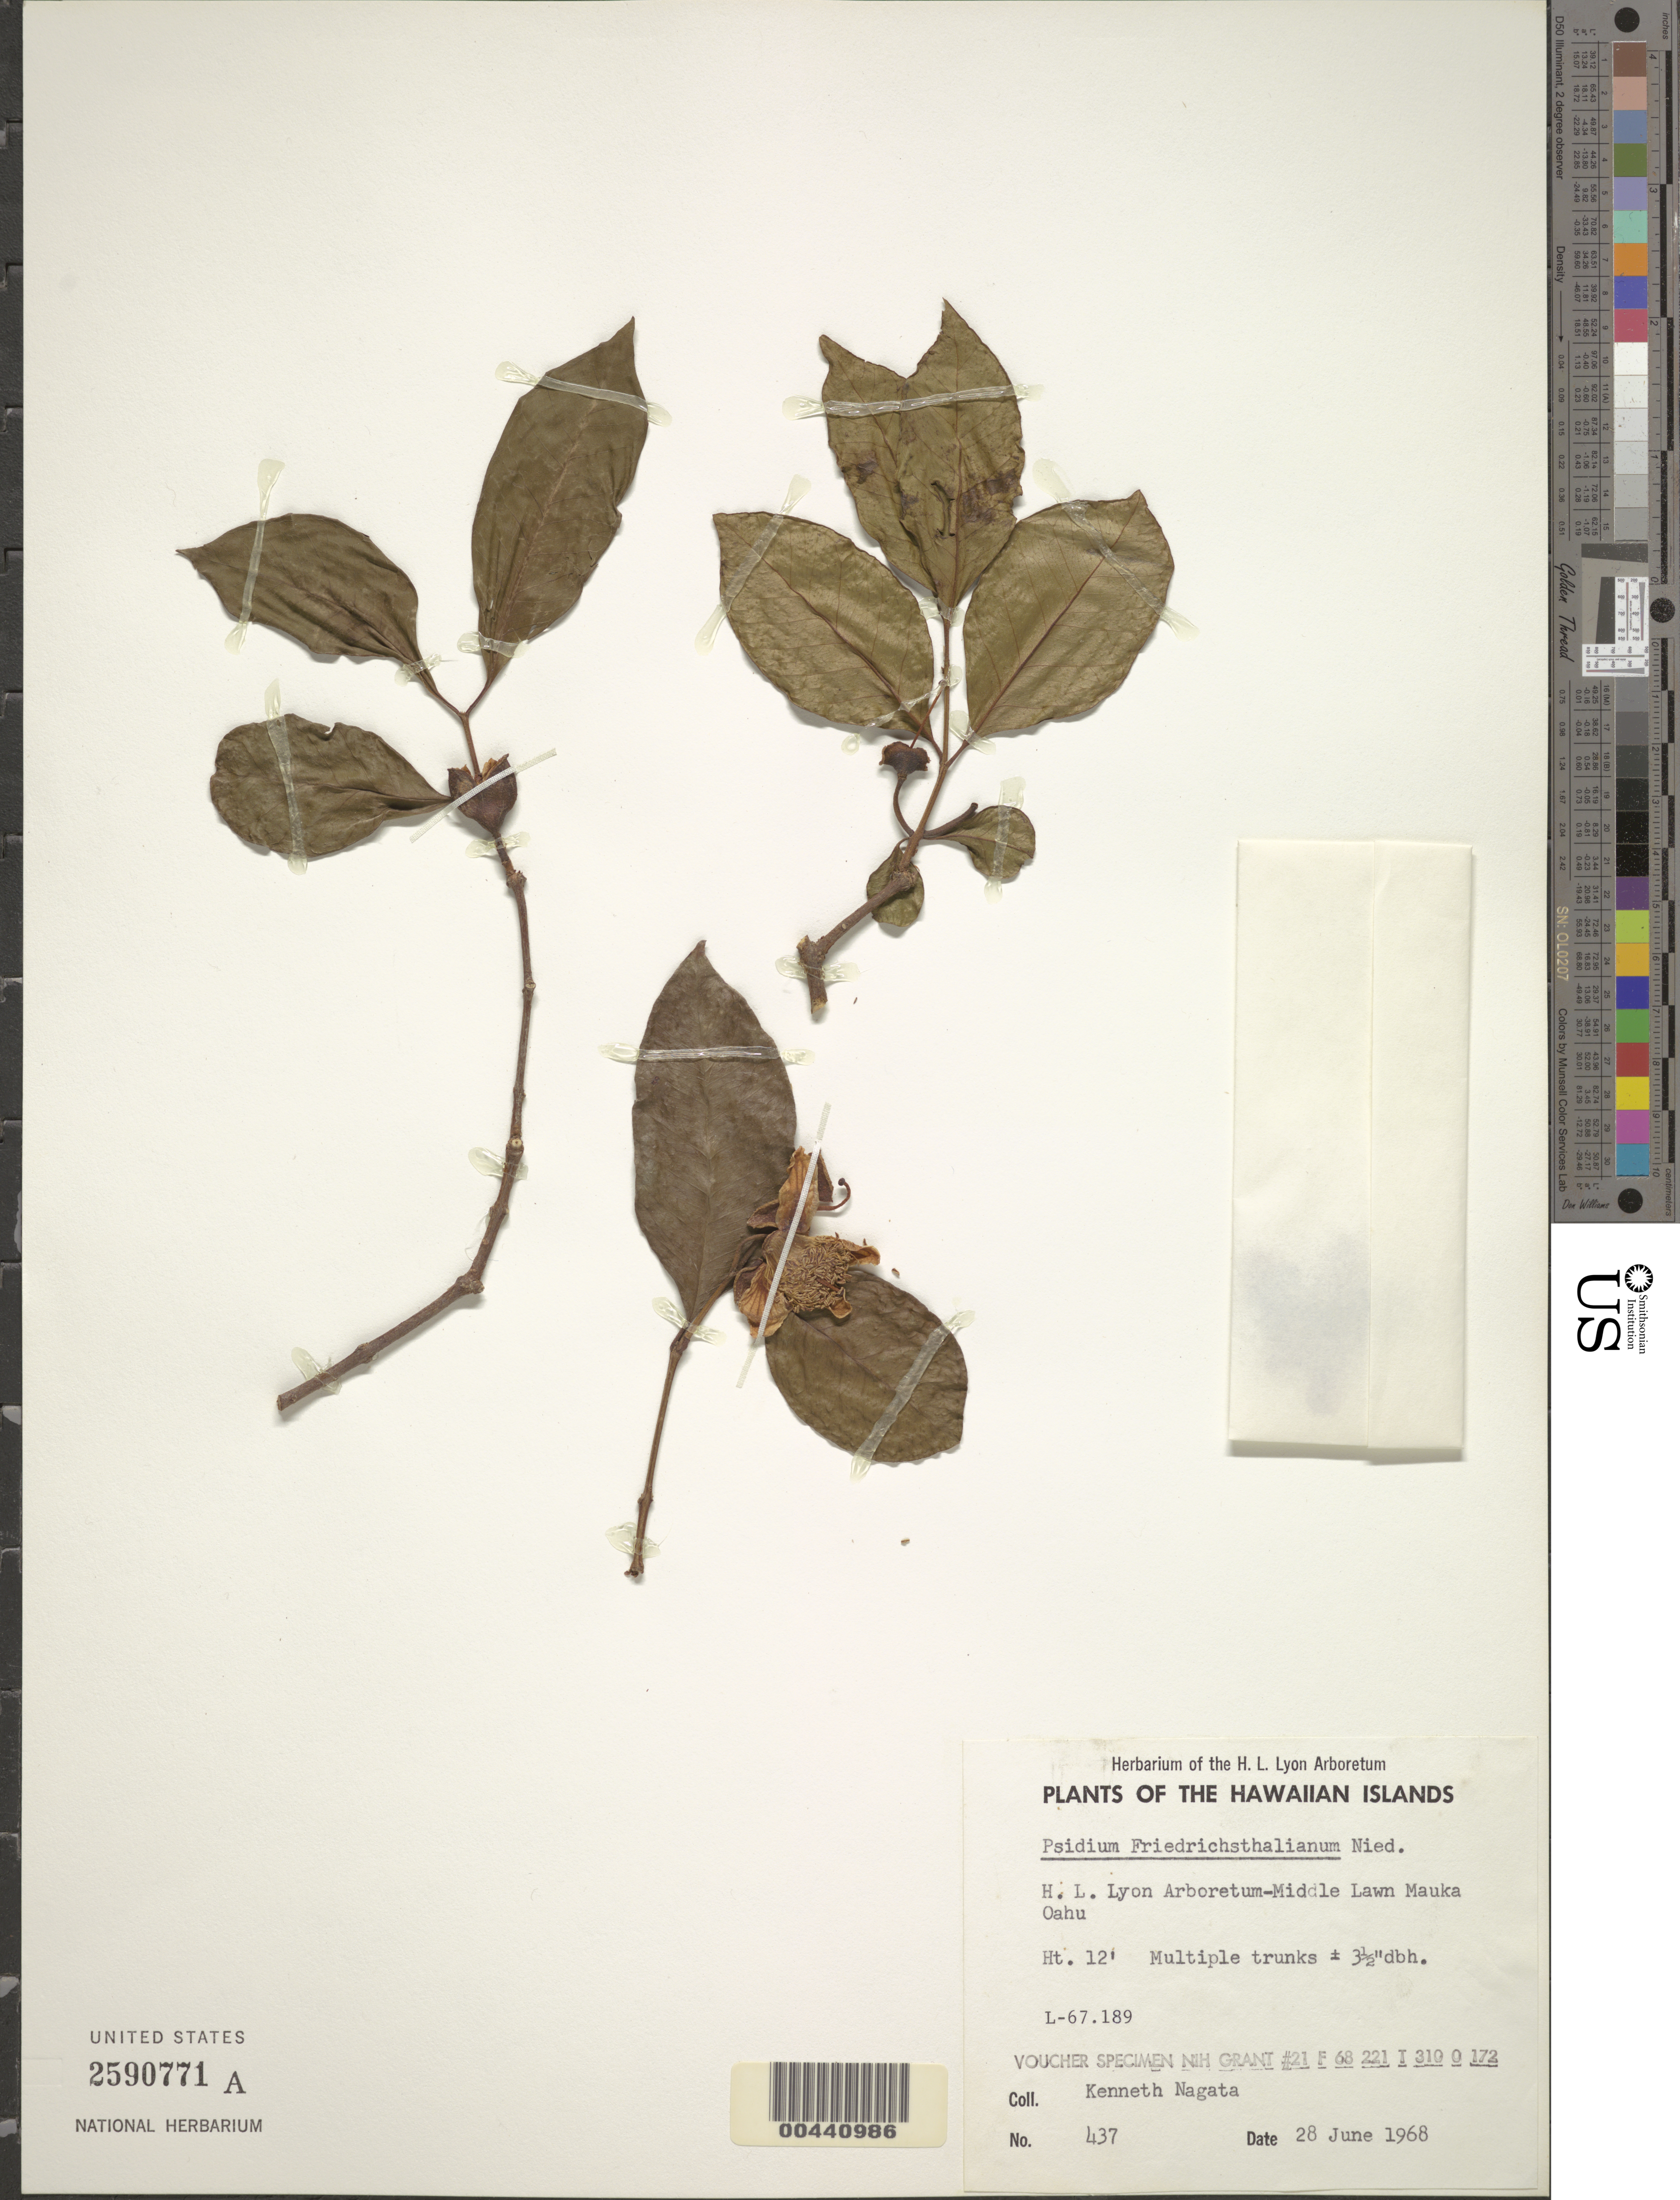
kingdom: Plantae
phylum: Tracheophyta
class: Magnoliopsida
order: Myrtales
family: Myrtaceae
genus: Psidium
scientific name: Psidium friedrichsthalianum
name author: (O. Berg) Nied.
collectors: K. Nagata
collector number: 437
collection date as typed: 28 Jun 1968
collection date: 1968-06-28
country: United States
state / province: Hawaii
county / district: Honolulu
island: Oahu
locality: H.L. Lyon Arboretum, Middle Lawn Mauka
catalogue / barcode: US 2590771A